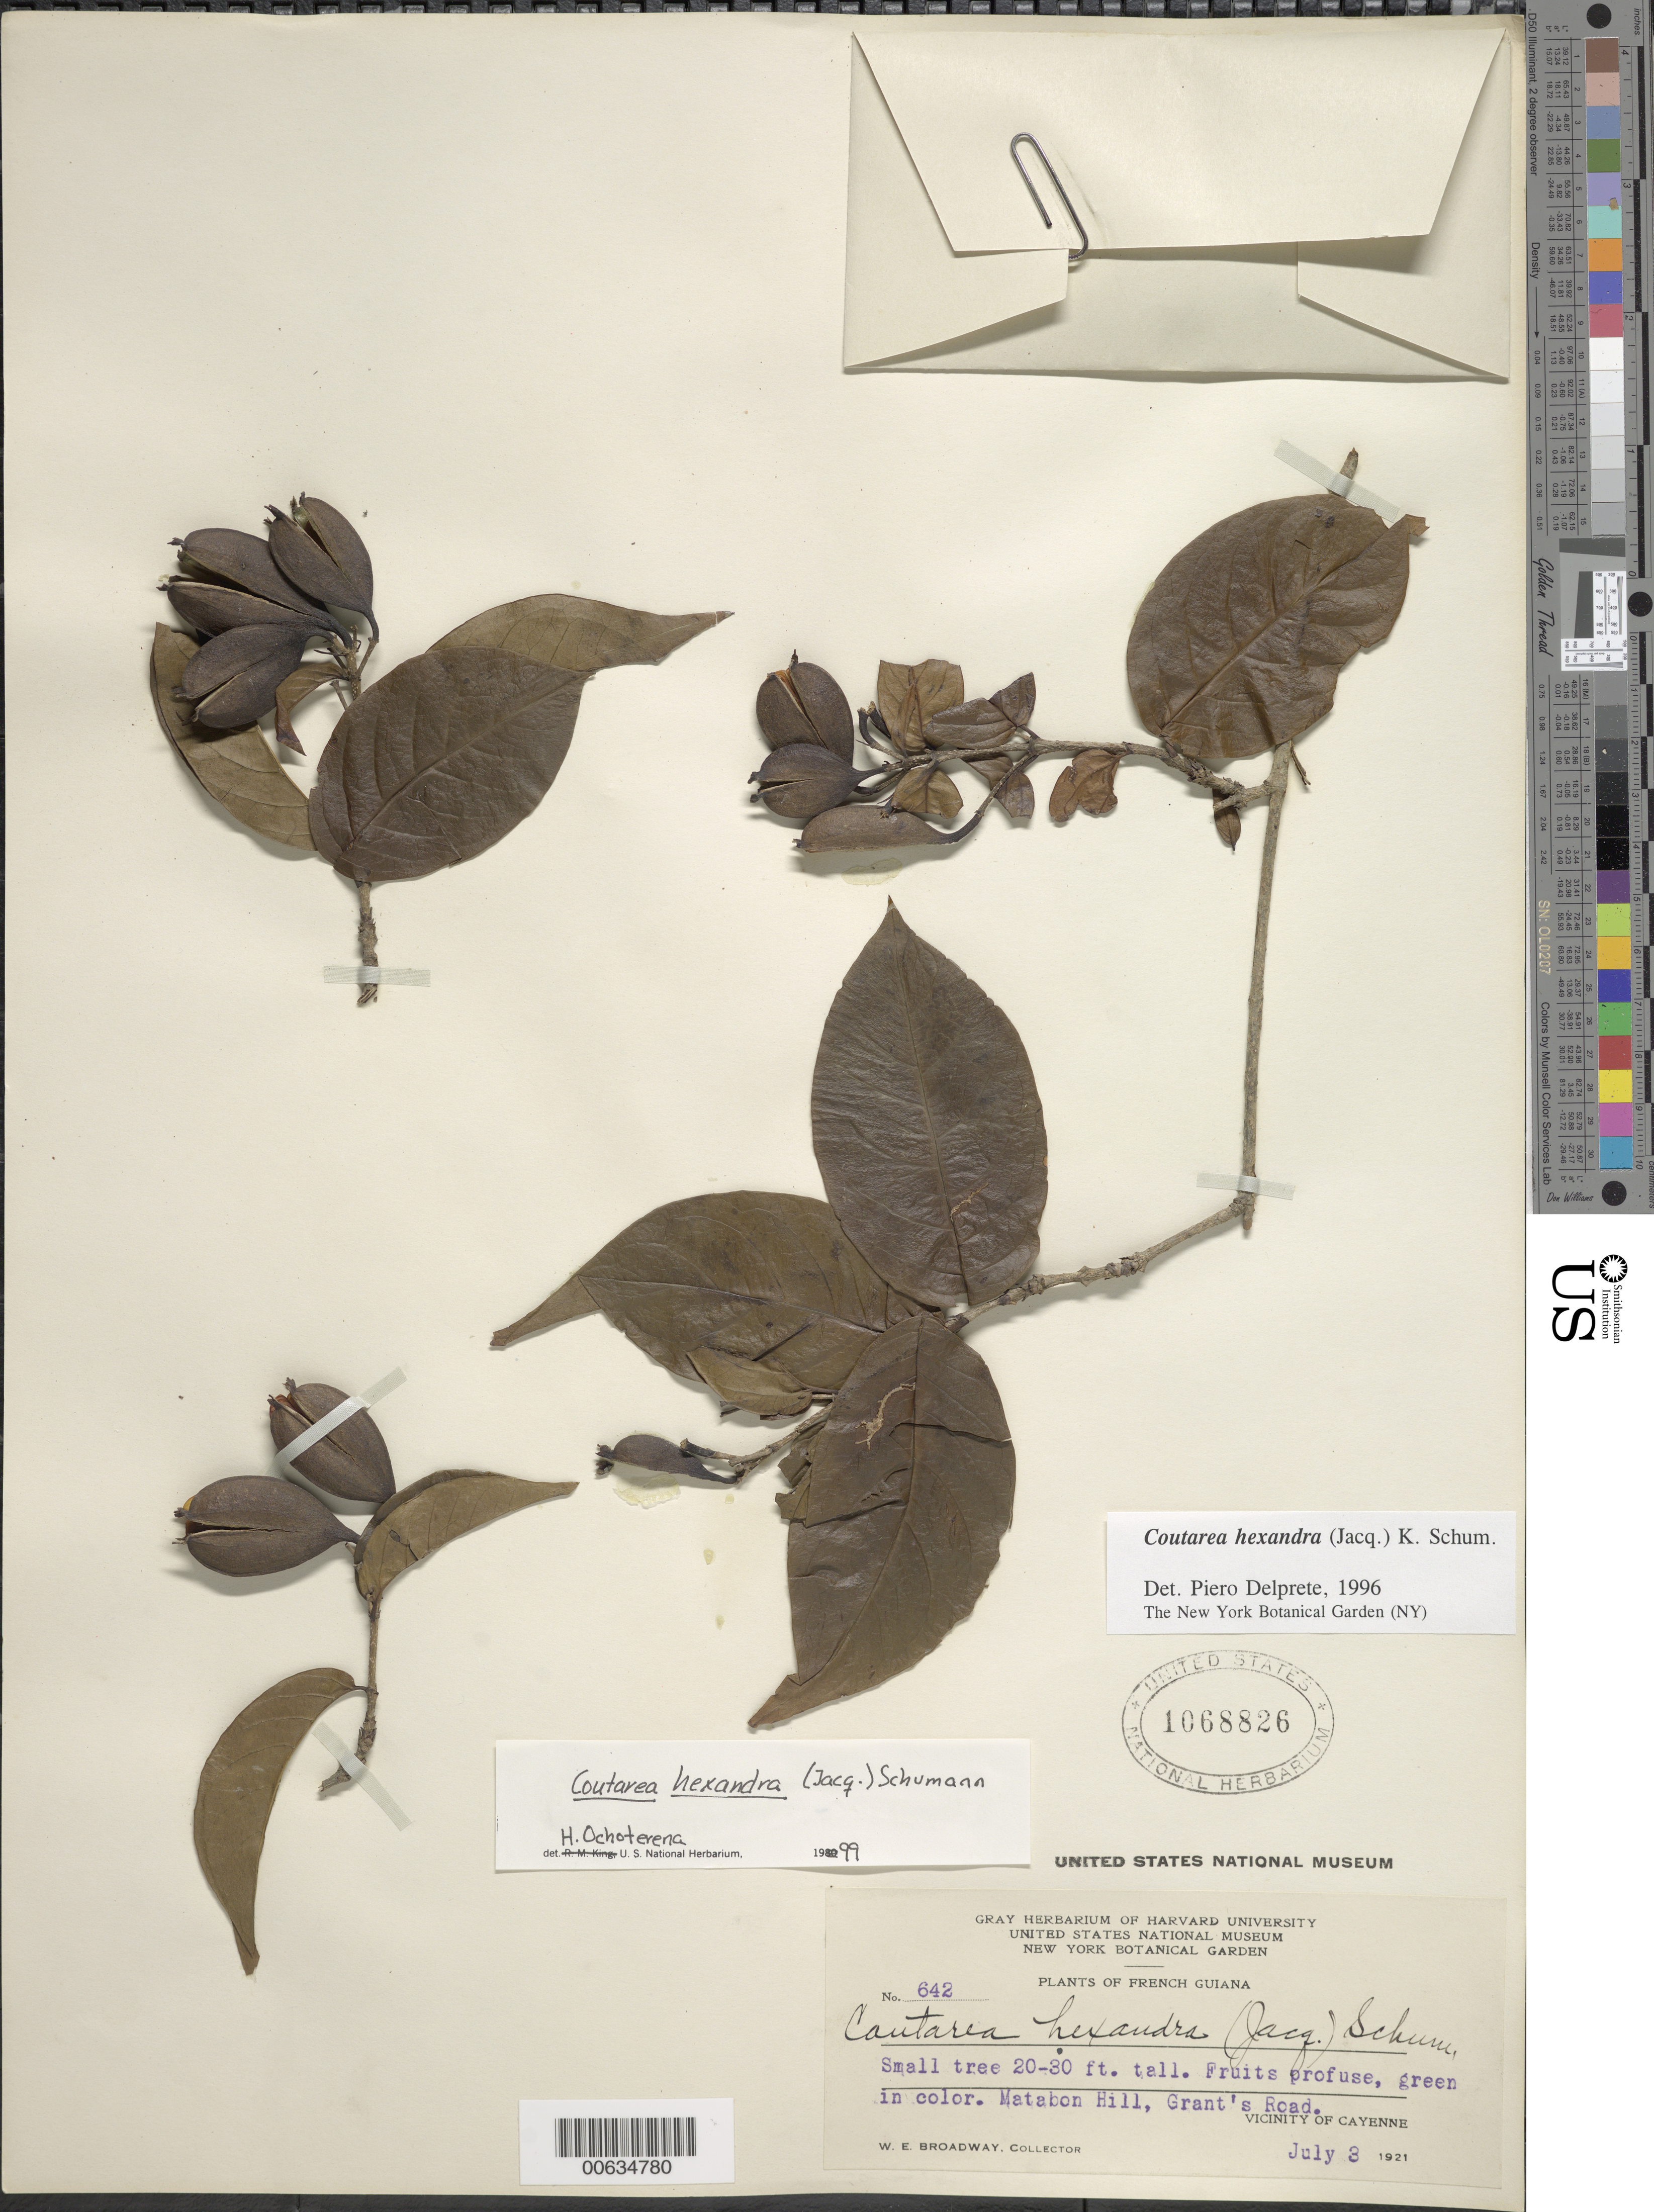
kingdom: Plantae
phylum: Tracheophyta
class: Magnoliopsida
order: Gentianales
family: Rubiaceae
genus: Coutarea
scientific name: Coutarea hexandra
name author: (Jacq.) K. Schum.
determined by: Ochoterena-B., H.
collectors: W. E. Broadway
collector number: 642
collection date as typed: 3-Jul-21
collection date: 1921-07-03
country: French Guiana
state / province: Cayenne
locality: Cayenne, vic., hill above Grant's Road, Matabon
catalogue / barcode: US 1068826